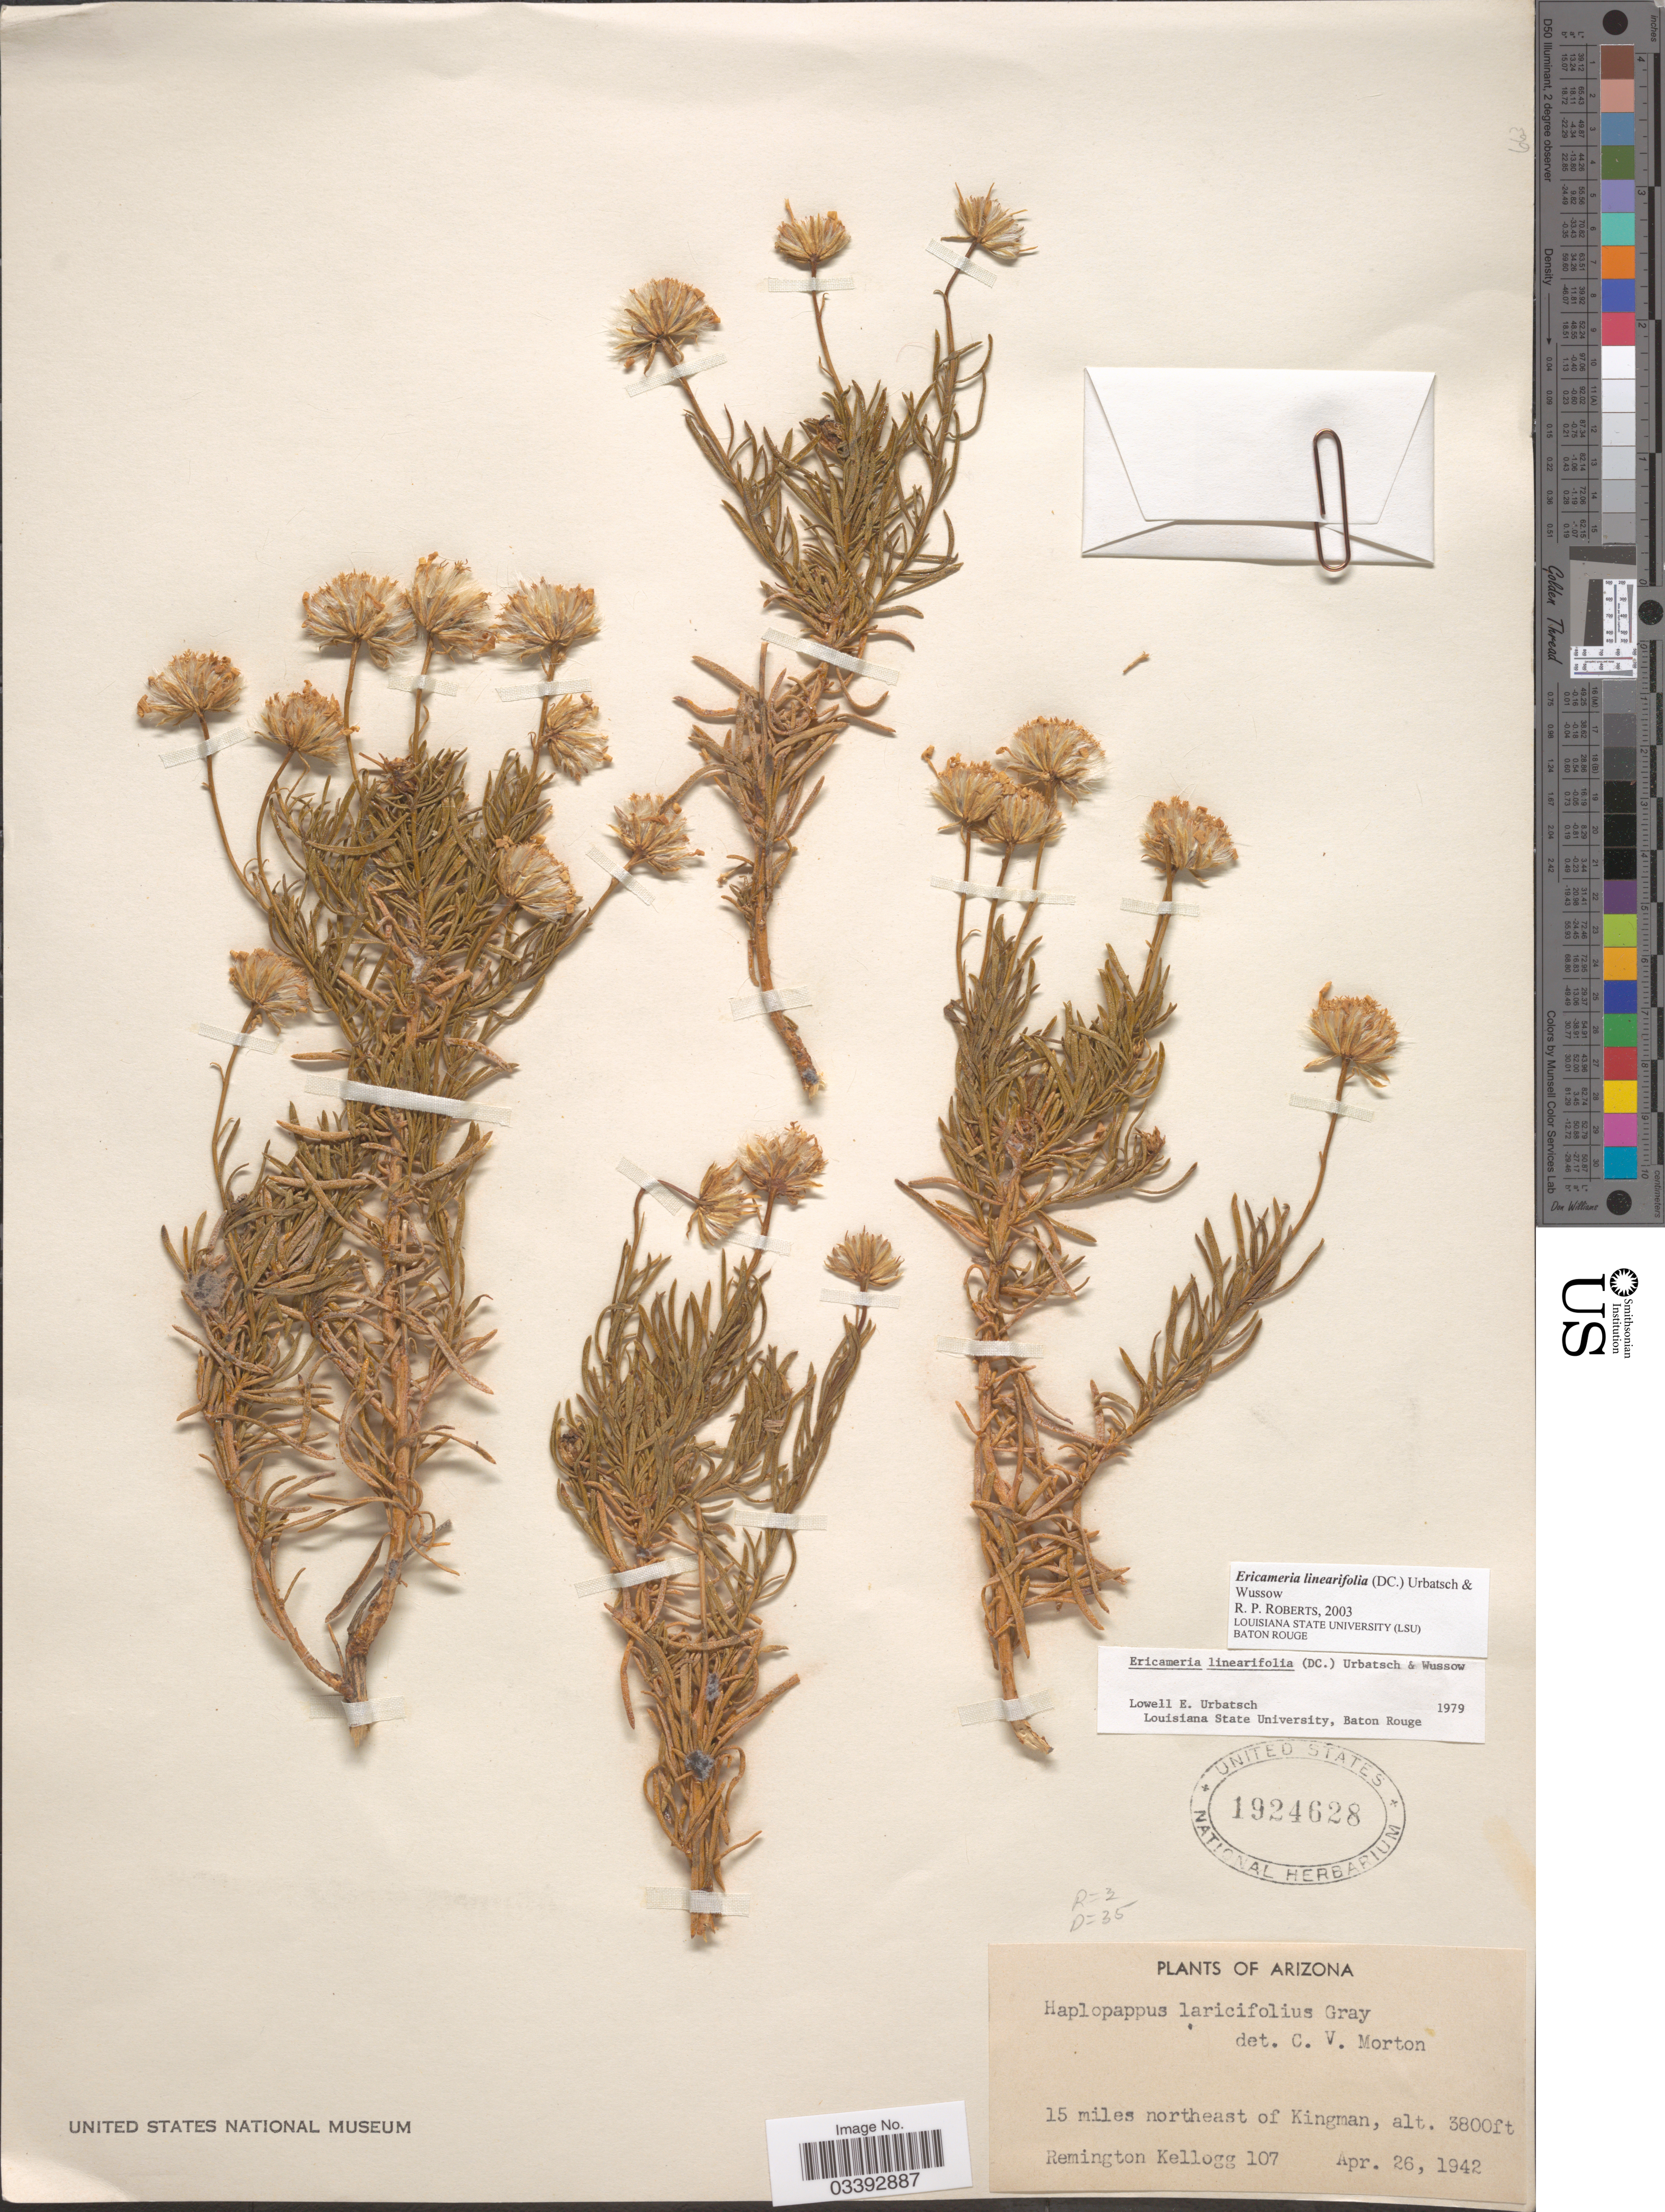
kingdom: Plantae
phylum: Tracheophyta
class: Magnoliopsida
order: Asterales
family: Asteraceae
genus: Ericameria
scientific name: Ericameria linearifolia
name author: (DC.) Urbatsch & Wussow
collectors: R. Kellogg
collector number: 107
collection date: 1942-04-26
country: United States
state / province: Arizona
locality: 15 miles northeast of Kingman.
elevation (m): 1158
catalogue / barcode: US 1924628